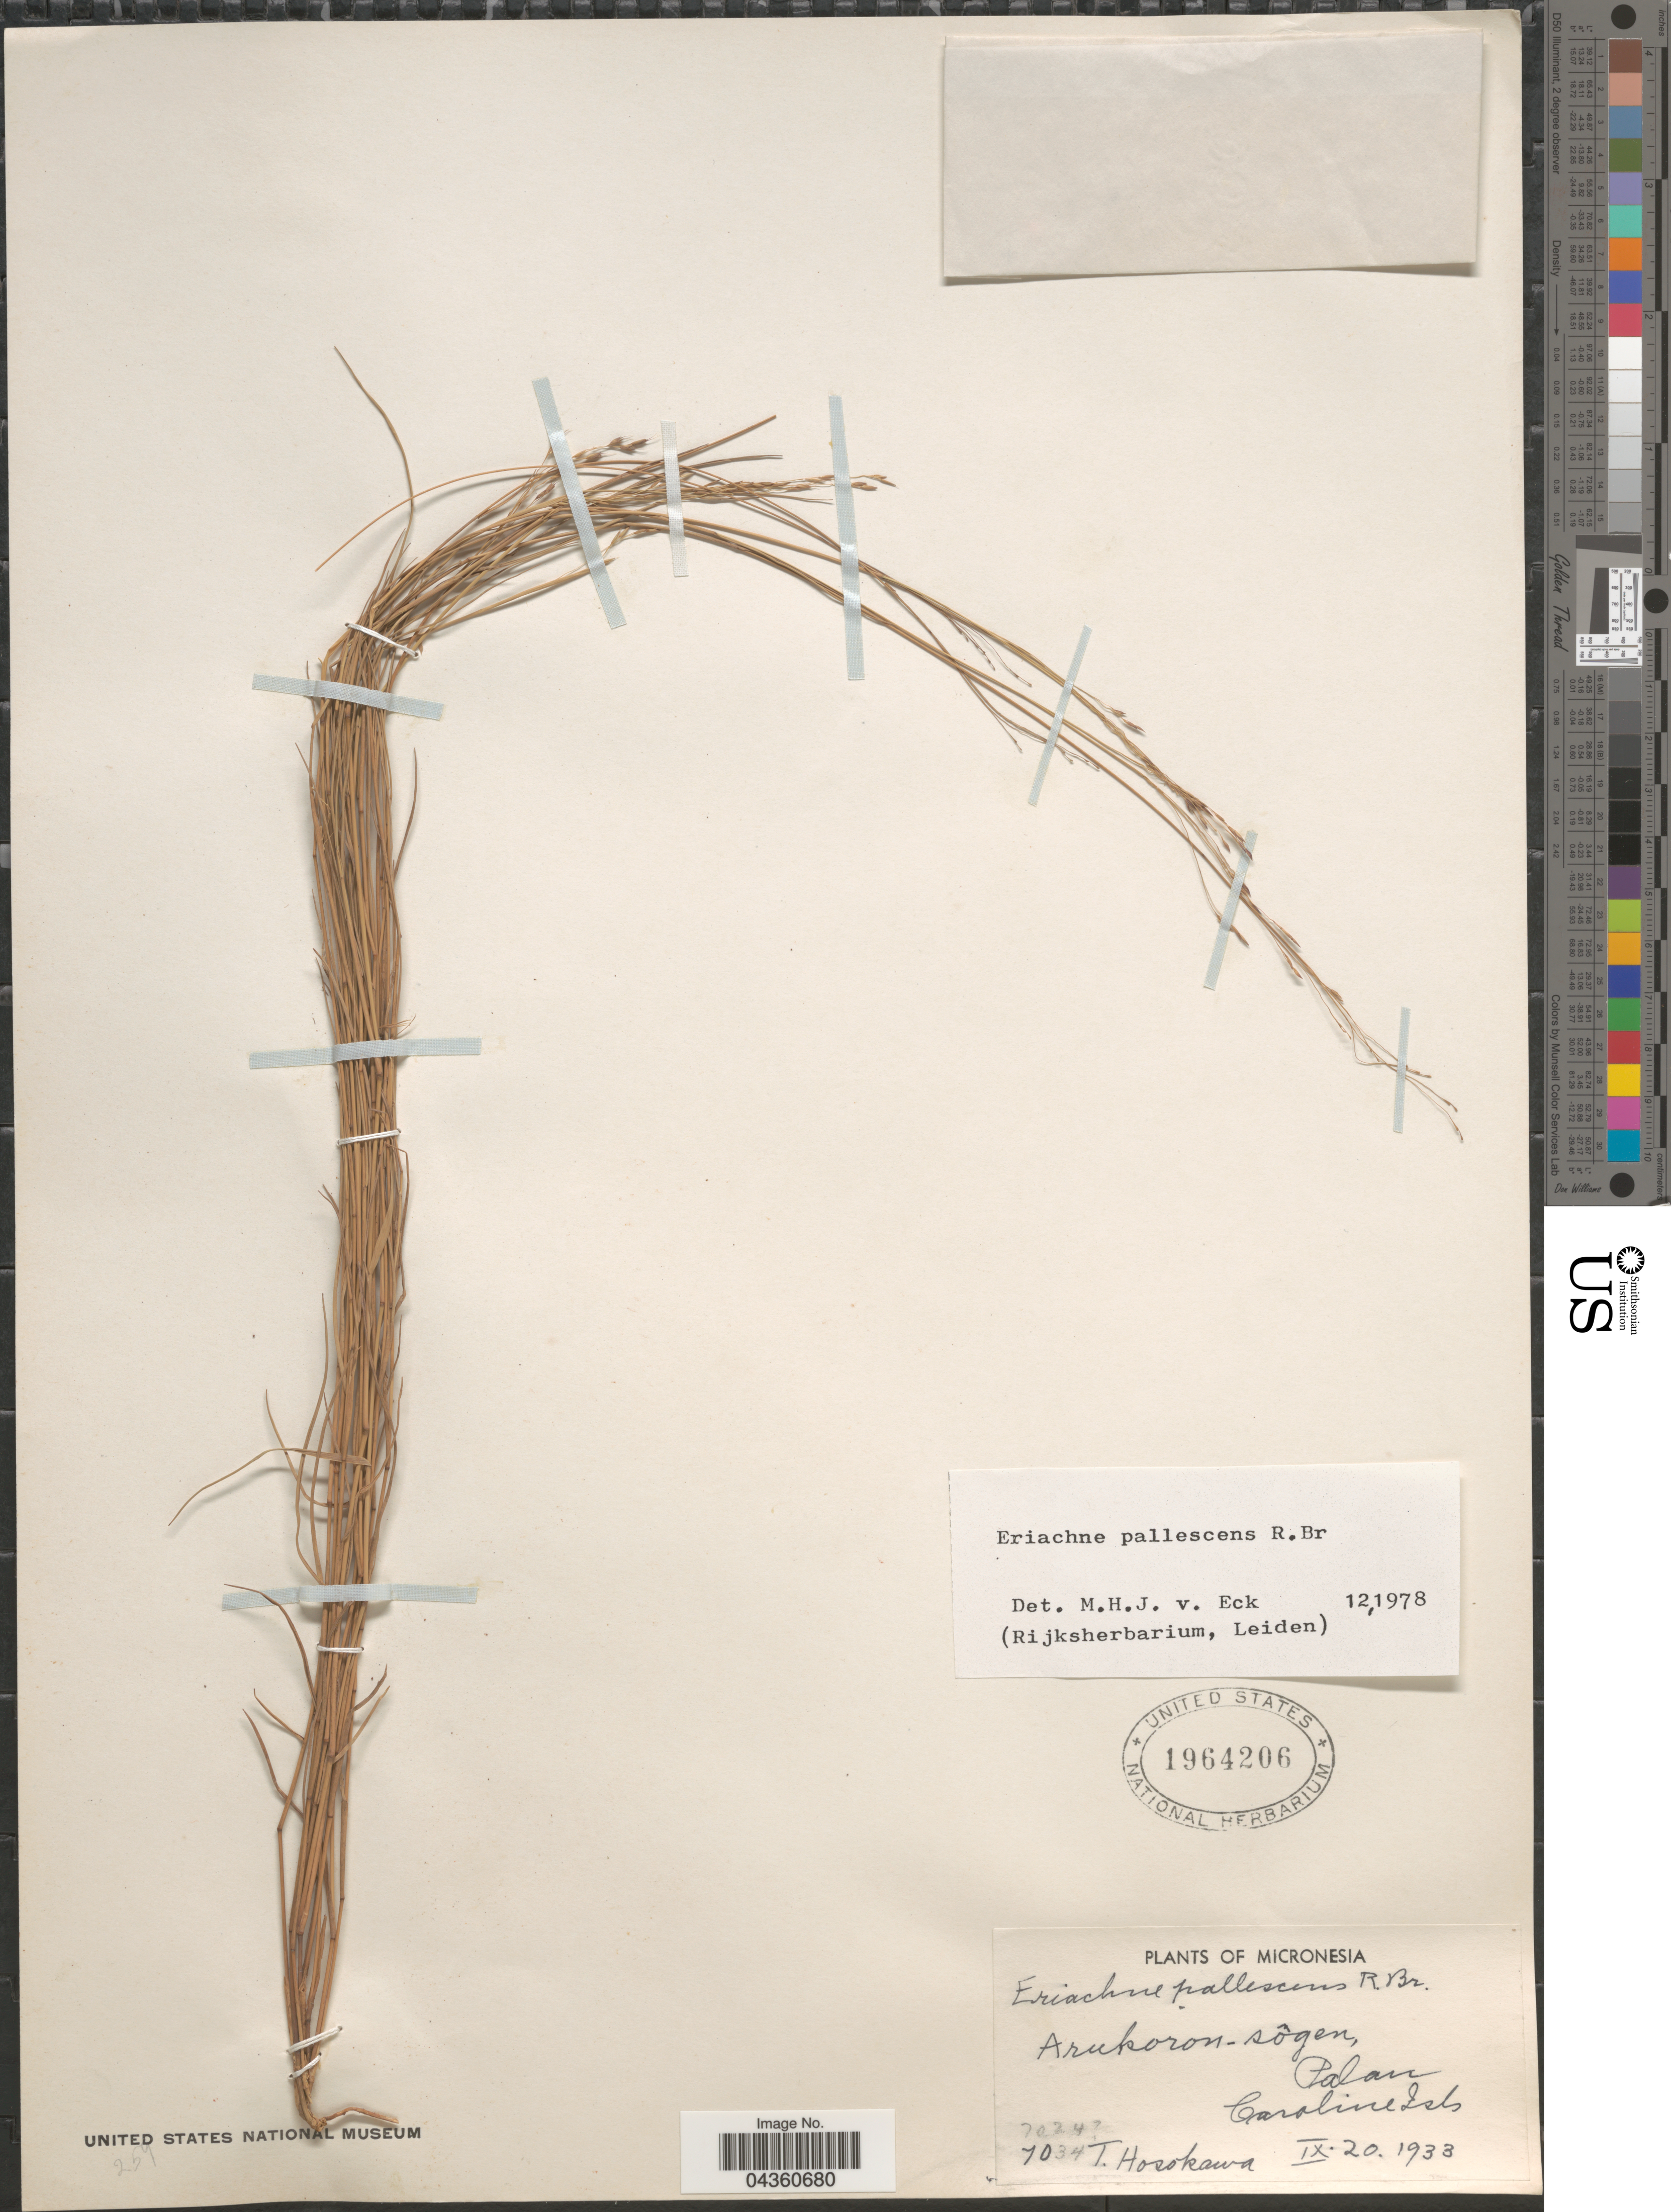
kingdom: Plantae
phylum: Tracheophyta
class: Liliopsida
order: Poales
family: Poaceae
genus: Eriachne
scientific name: Eriachne pallescens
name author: R. Br.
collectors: T. Hosokawa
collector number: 70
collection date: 1933-09-20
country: Palau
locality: Micronesia. Arukoron-sôgen, Palau Caroline Isls.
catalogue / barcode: US 1964206